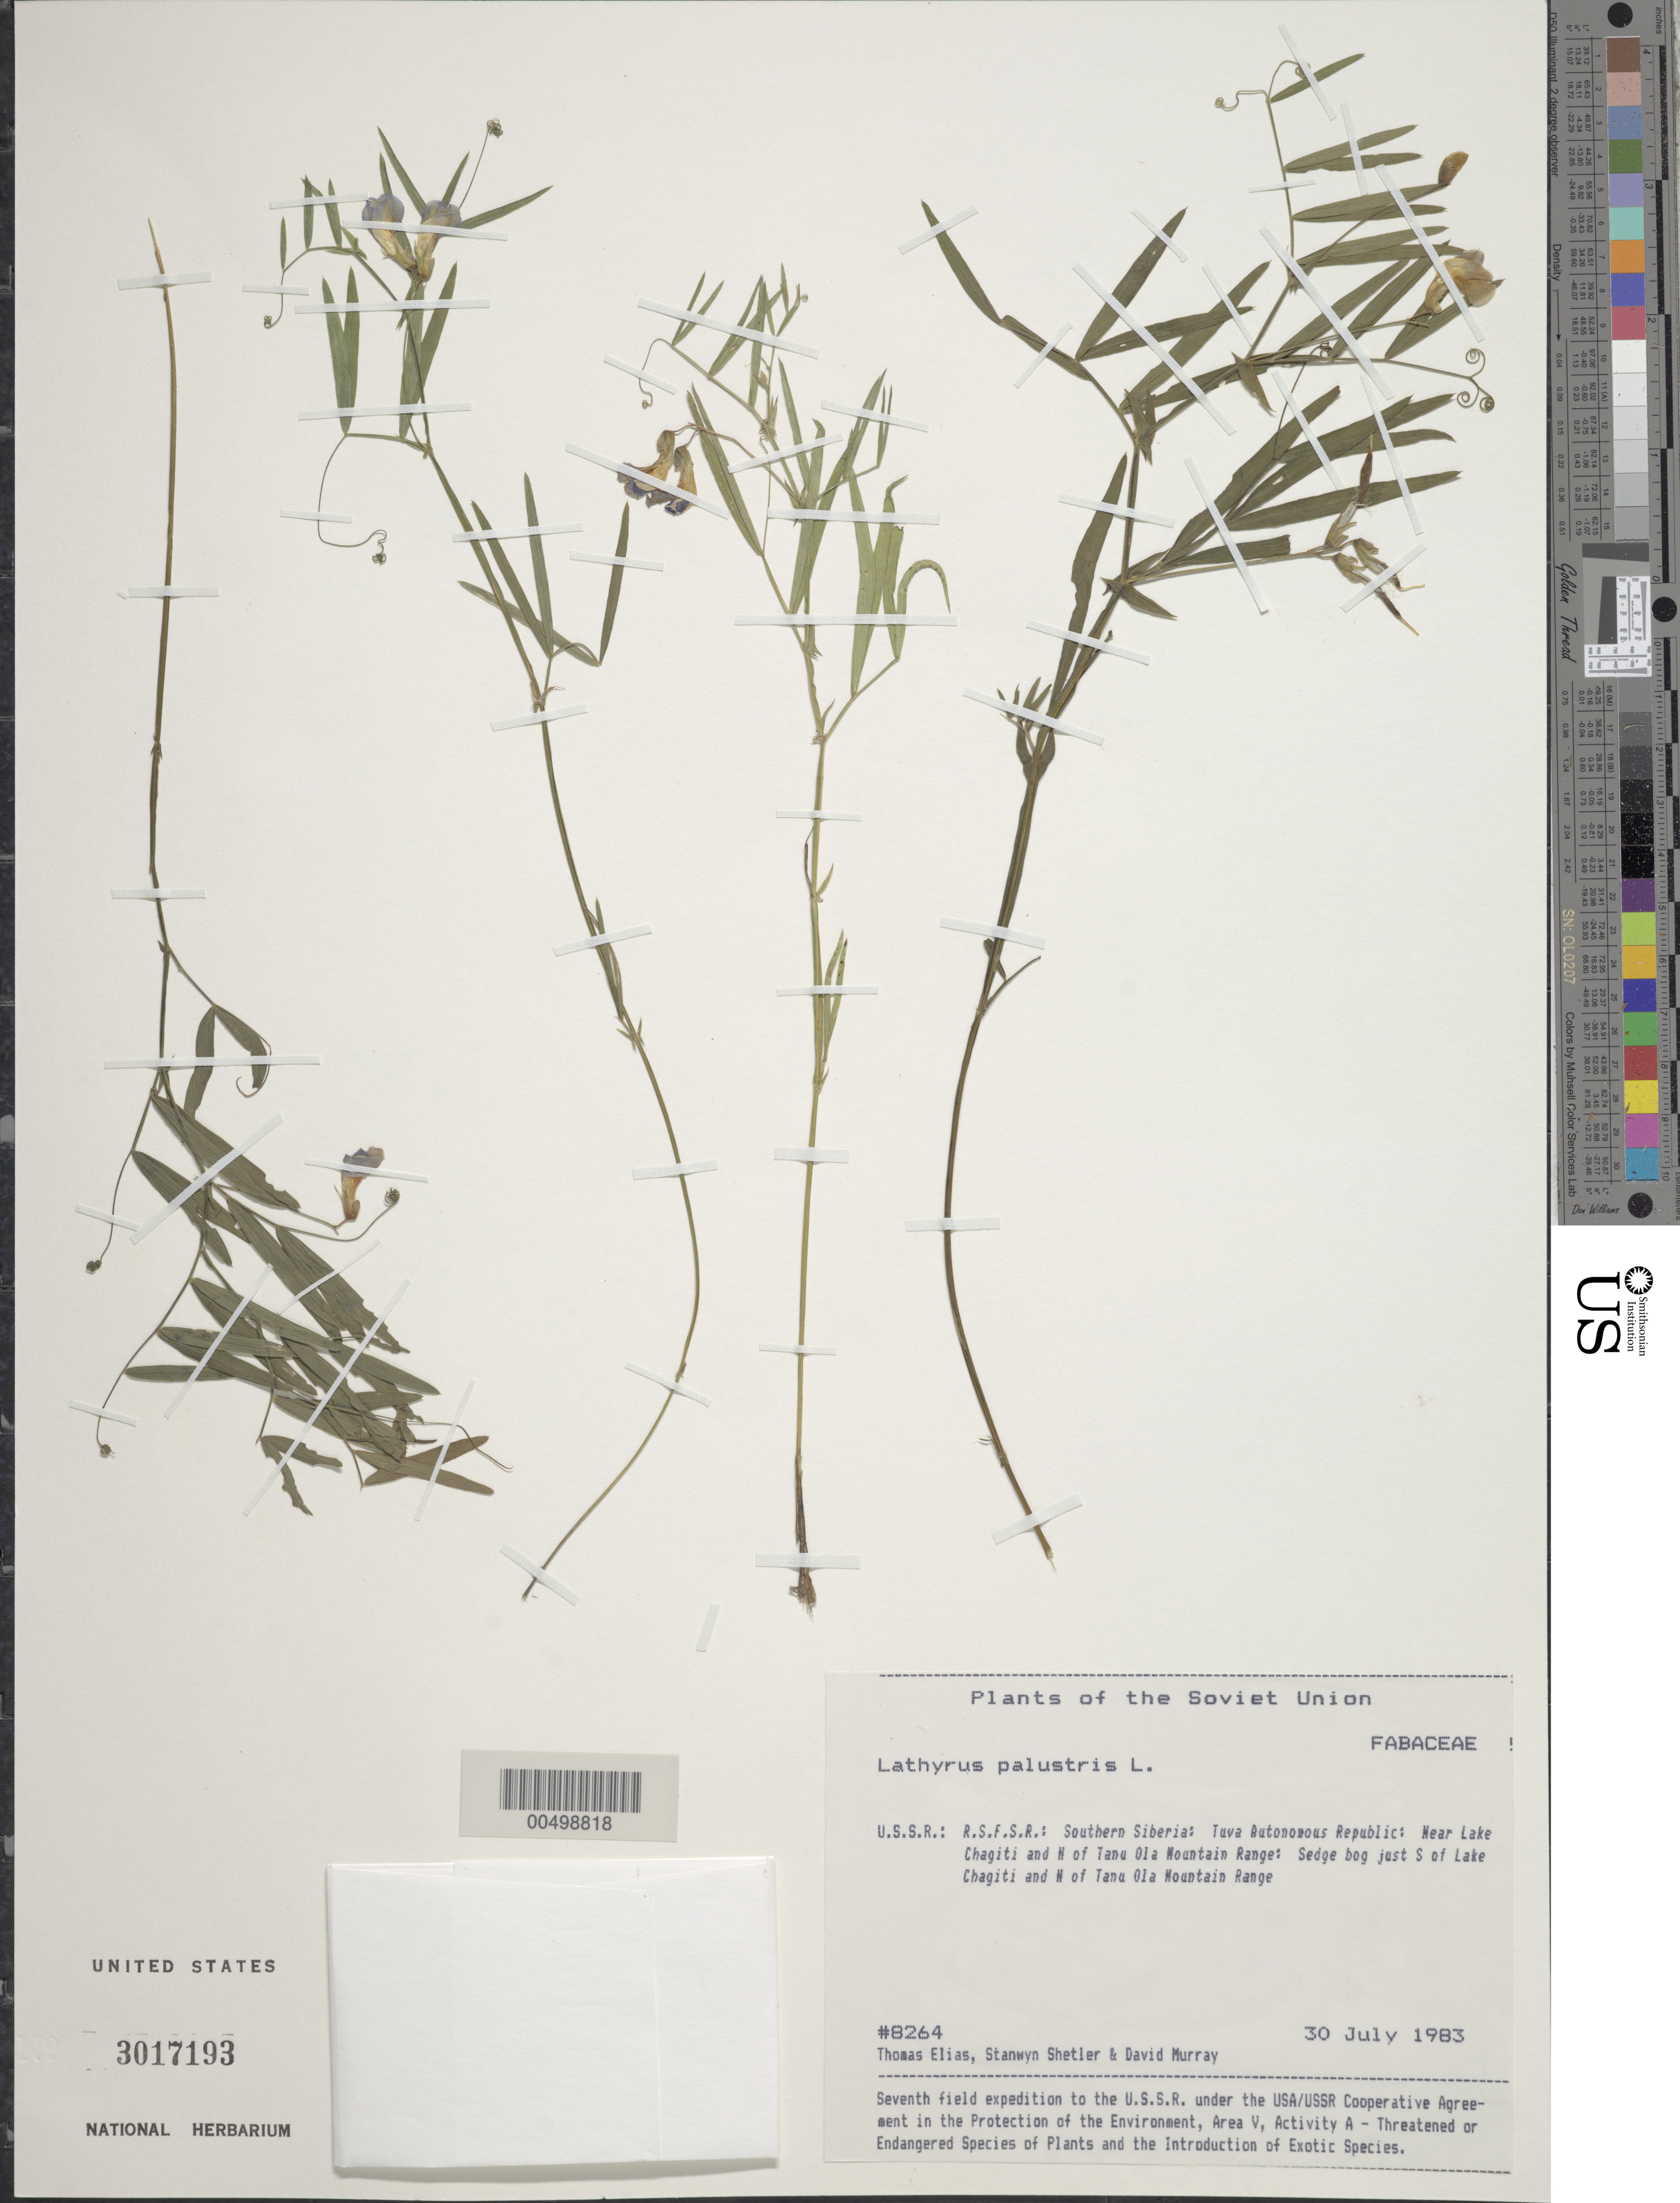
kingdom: Plantae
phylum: Tracheophyta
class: Magnoliopsida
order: Fabales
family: Fabaceae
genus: Lathyrus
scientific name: Lathyrus palustris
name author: L.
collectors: T. Elias, S. Shetler & D. F. Murray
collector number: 8264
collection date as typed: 30 Jul 1983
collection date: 1983-07-30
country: Russian Federation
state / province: Tuva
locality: just S of Lake Chagitai and N of Tannu-Ola Mountain Range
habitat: sedge bog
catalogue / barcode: US 3017193